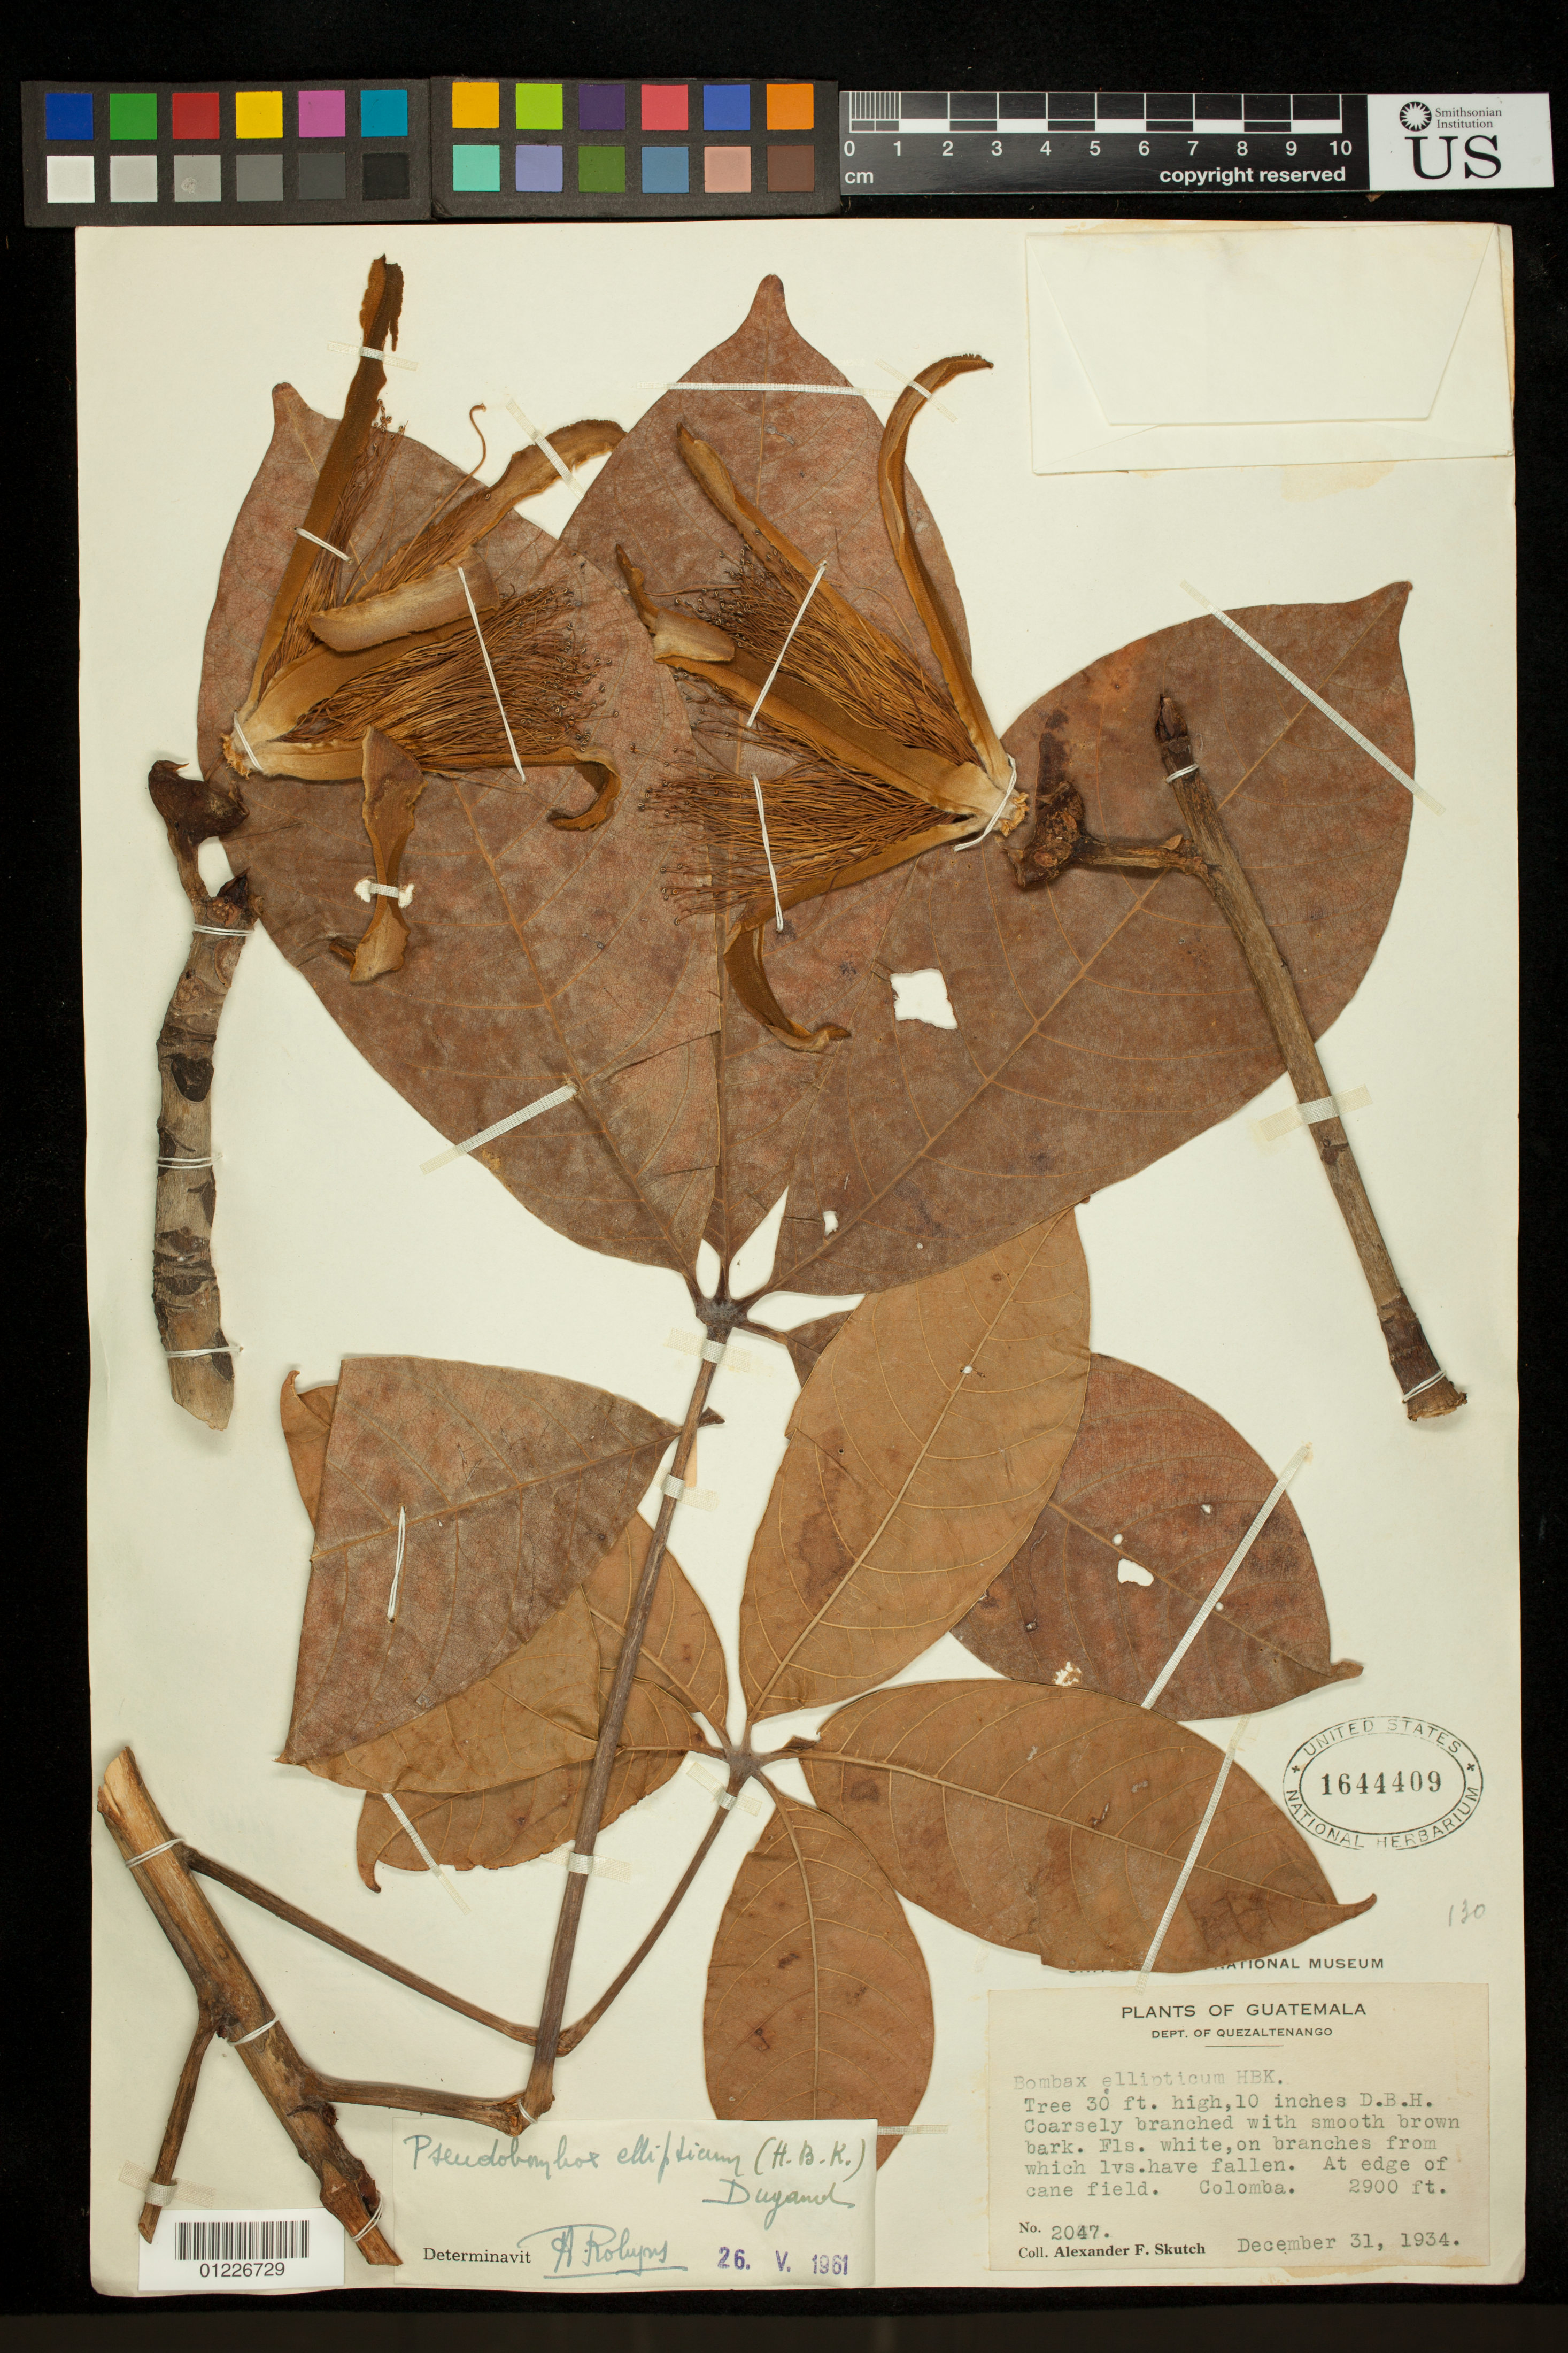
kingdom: Plantae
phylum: Tracheophyta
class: Magnoliopsida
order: Malvales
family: Malvaceae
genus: Pseudobombax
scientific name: Pseudobombax ellipticum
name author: (Kunth) Dugand G.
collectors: A. F. Skutch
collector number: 2047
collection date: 1934-12-31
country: Guatemala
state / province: Quetzaltenango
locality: Edge of a cane field. Colomba.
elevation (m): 884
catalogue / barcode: US 1644409